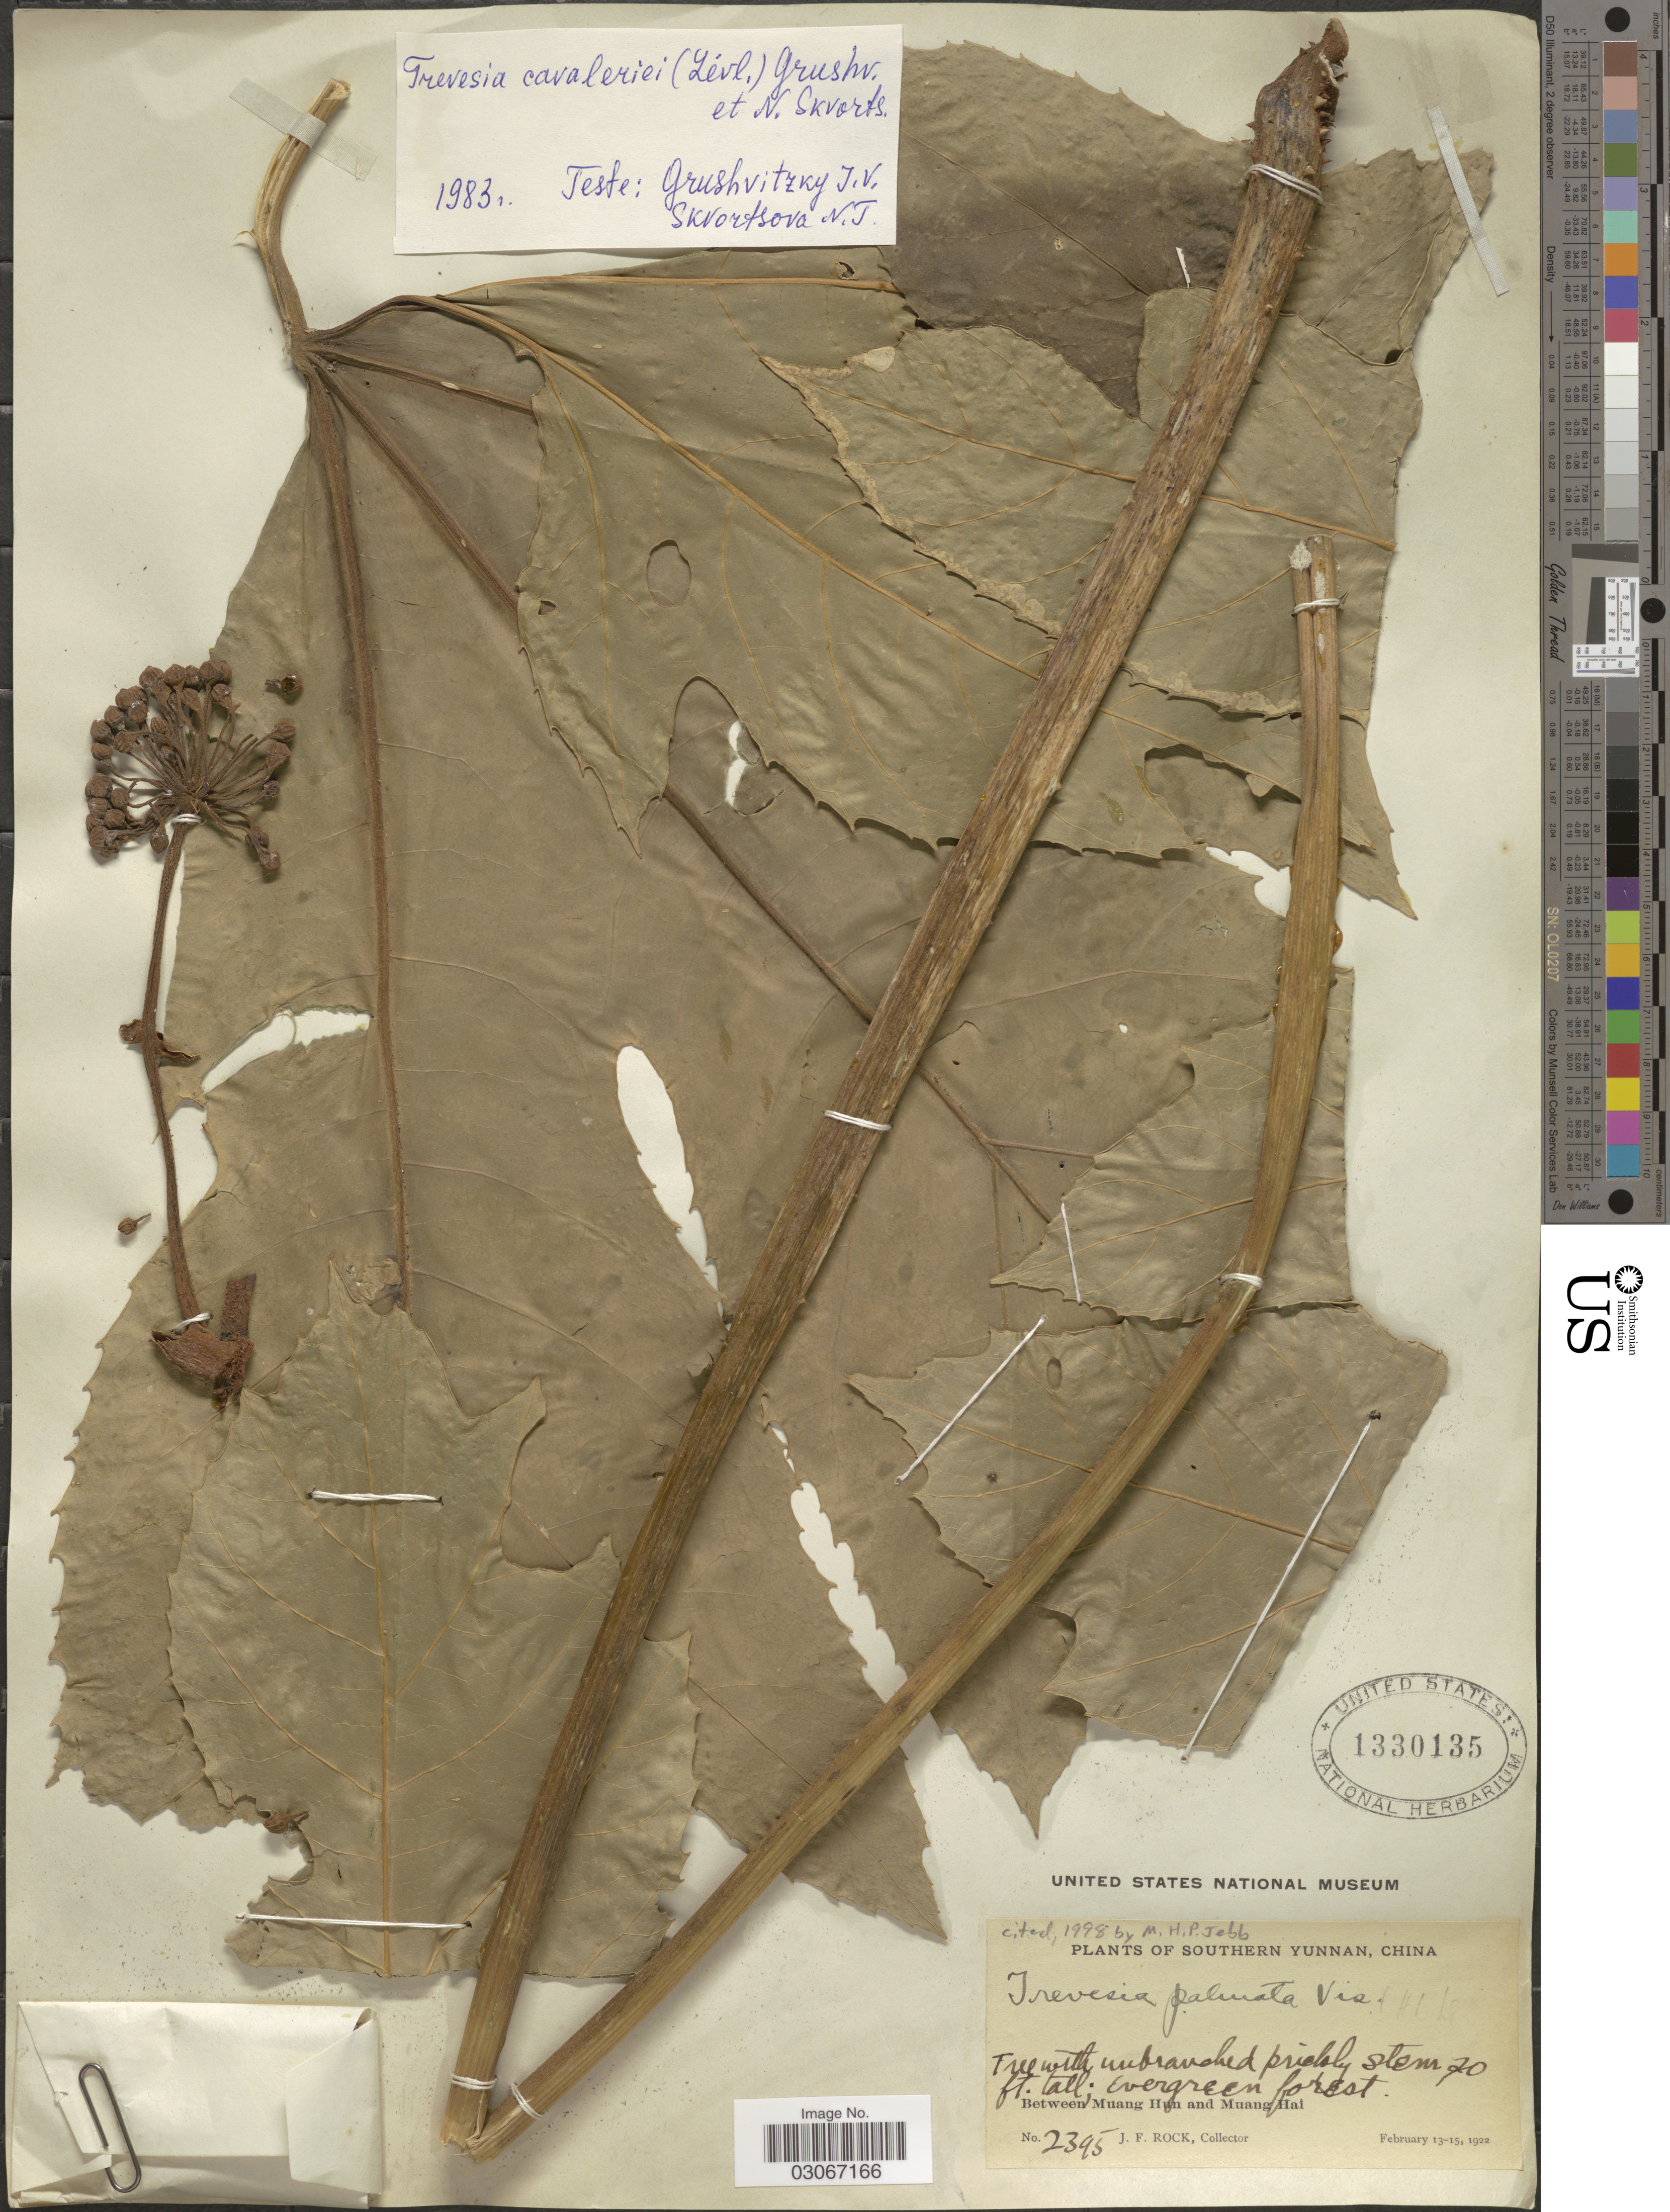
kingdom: Plantae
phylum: Tracheophyta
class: Magnoliopsida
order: Apiales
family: Araliaceae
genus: Trevesia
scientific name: Trevesia palmata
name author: (Roxb. ex Lindl.)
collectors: J. Rock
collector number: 2395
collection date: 1922-02-13/1922-02-15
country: China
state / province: Yunnan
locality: Southern Yunnan. Between Muang Hun and Muang Hai.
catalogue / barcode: US 1330135